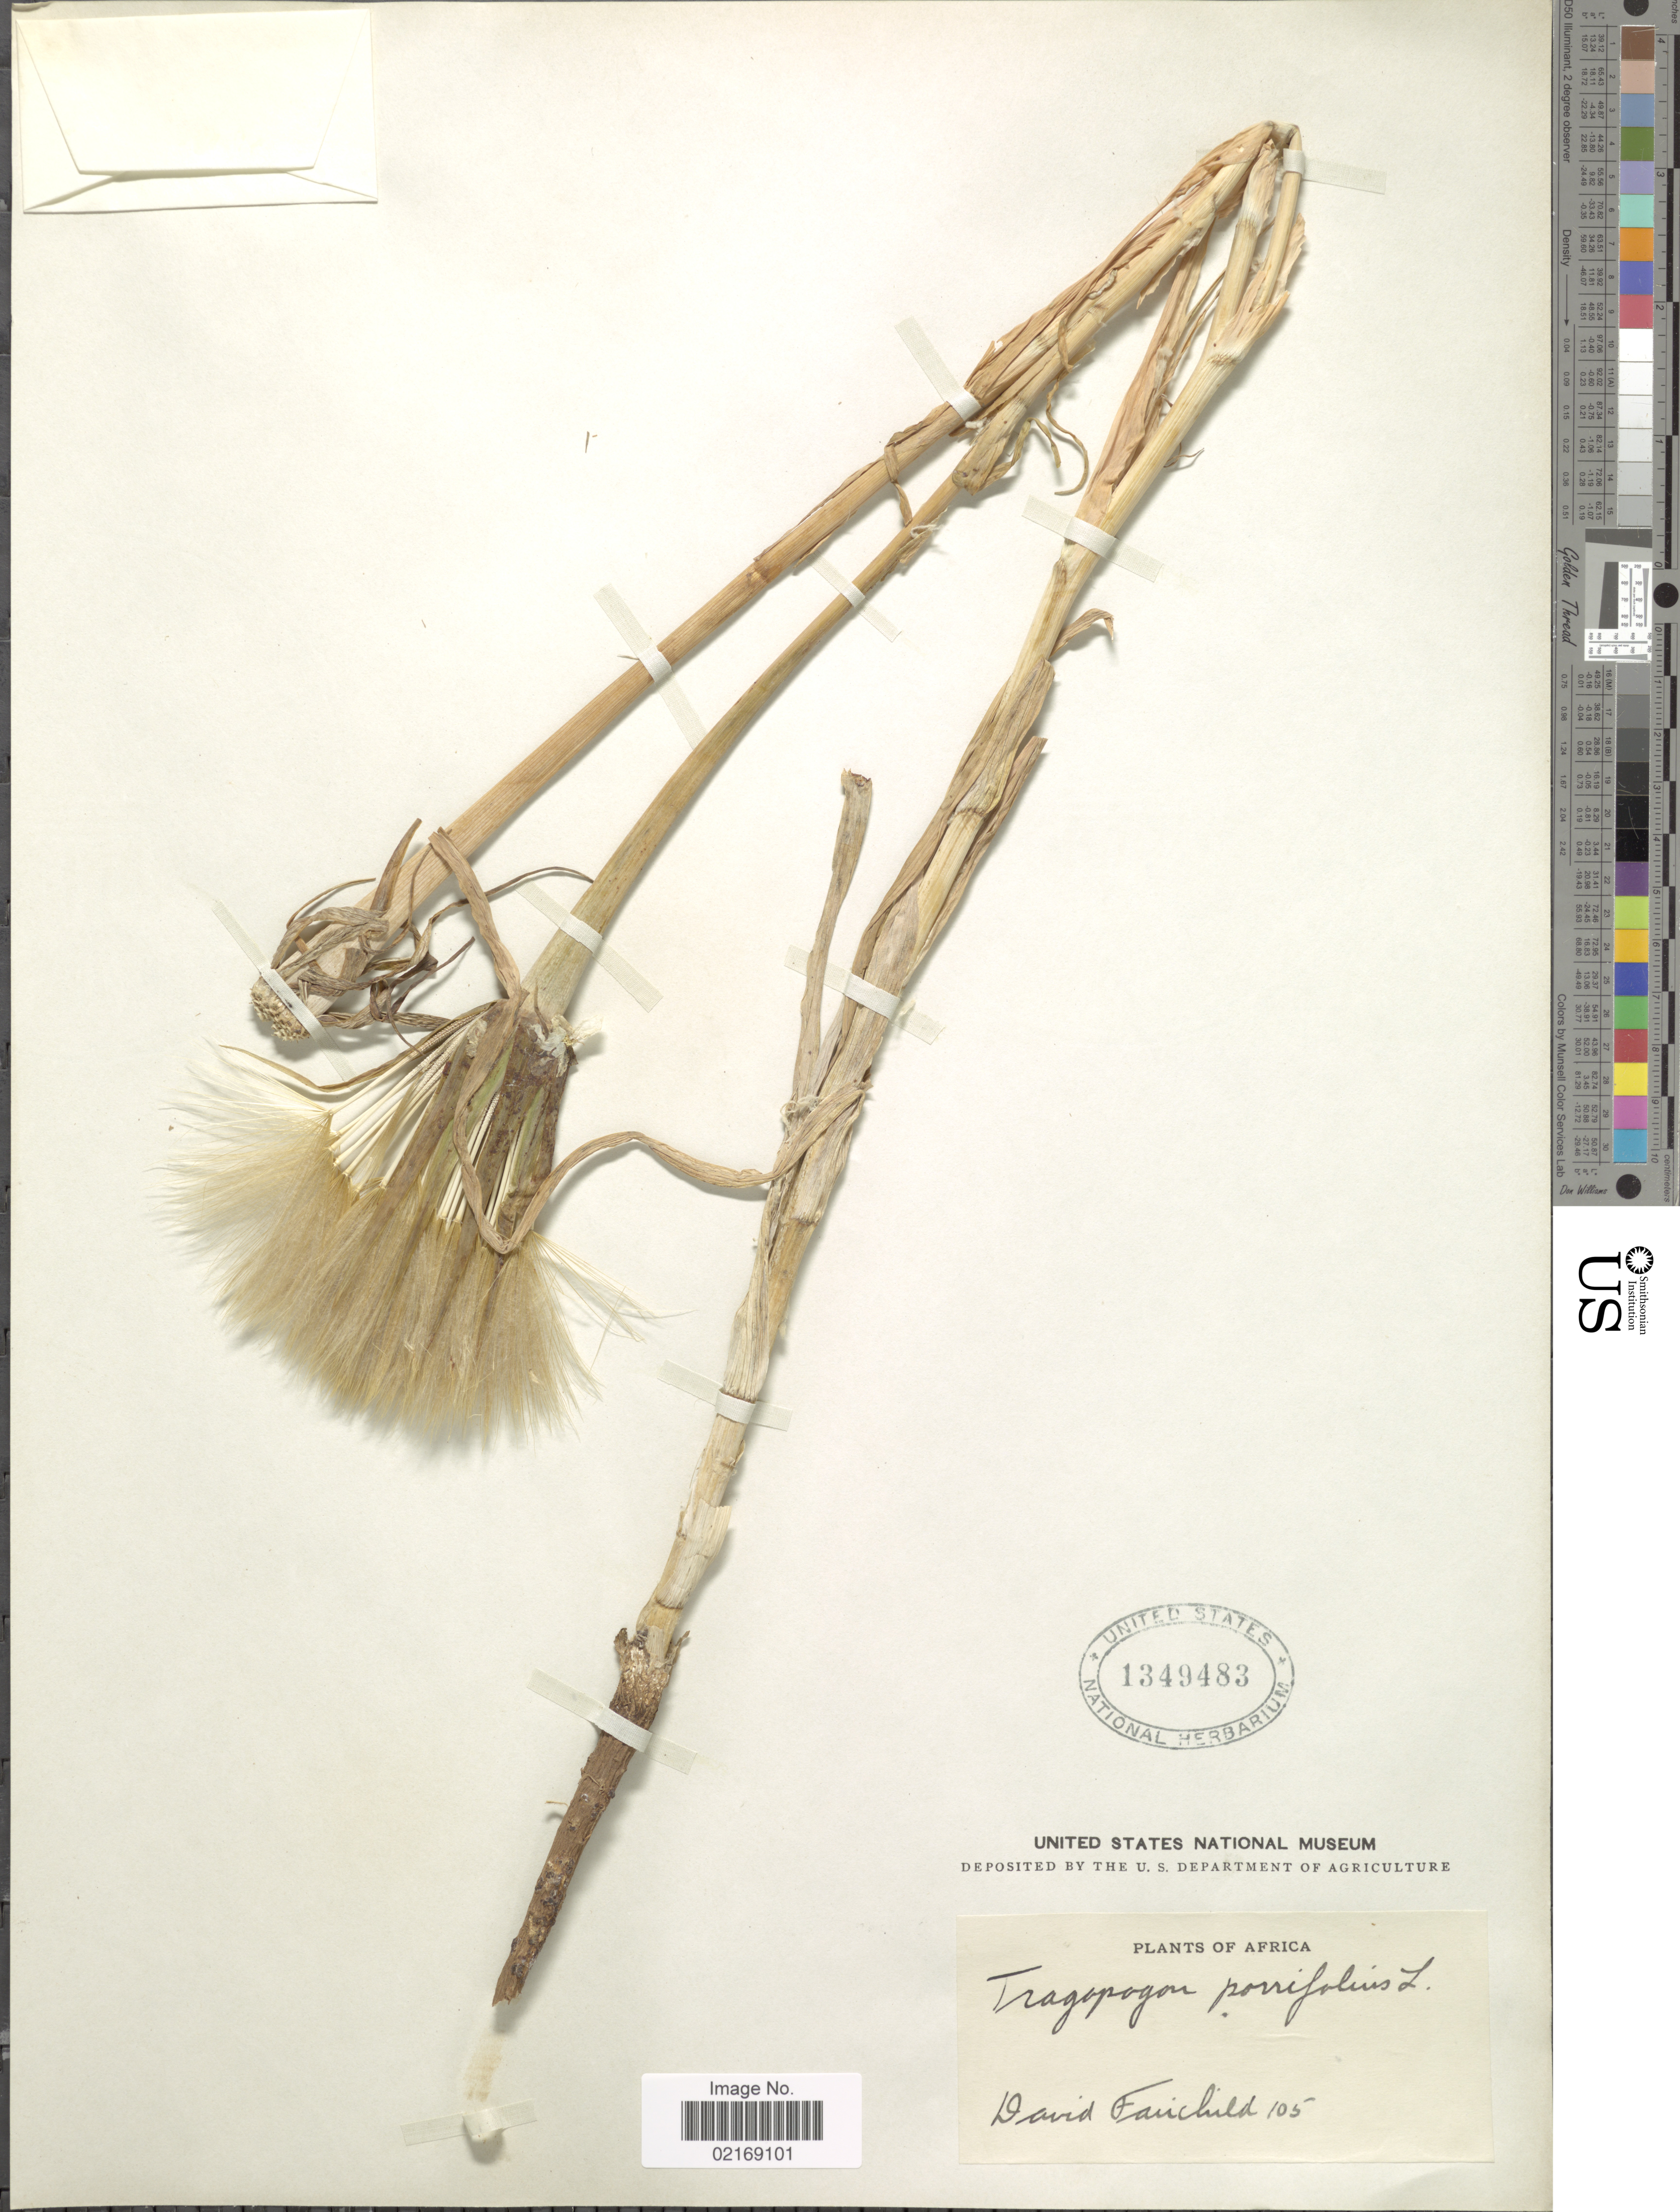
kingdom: Plantae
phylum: Tracheophyta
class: Magnoliopsida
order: Asterales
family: Asteraceae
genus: Tragopogon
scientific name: Tragopogon porrifolius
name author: L.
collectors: D. Fairchild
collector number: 105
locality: Africa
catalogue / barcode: US 1349483